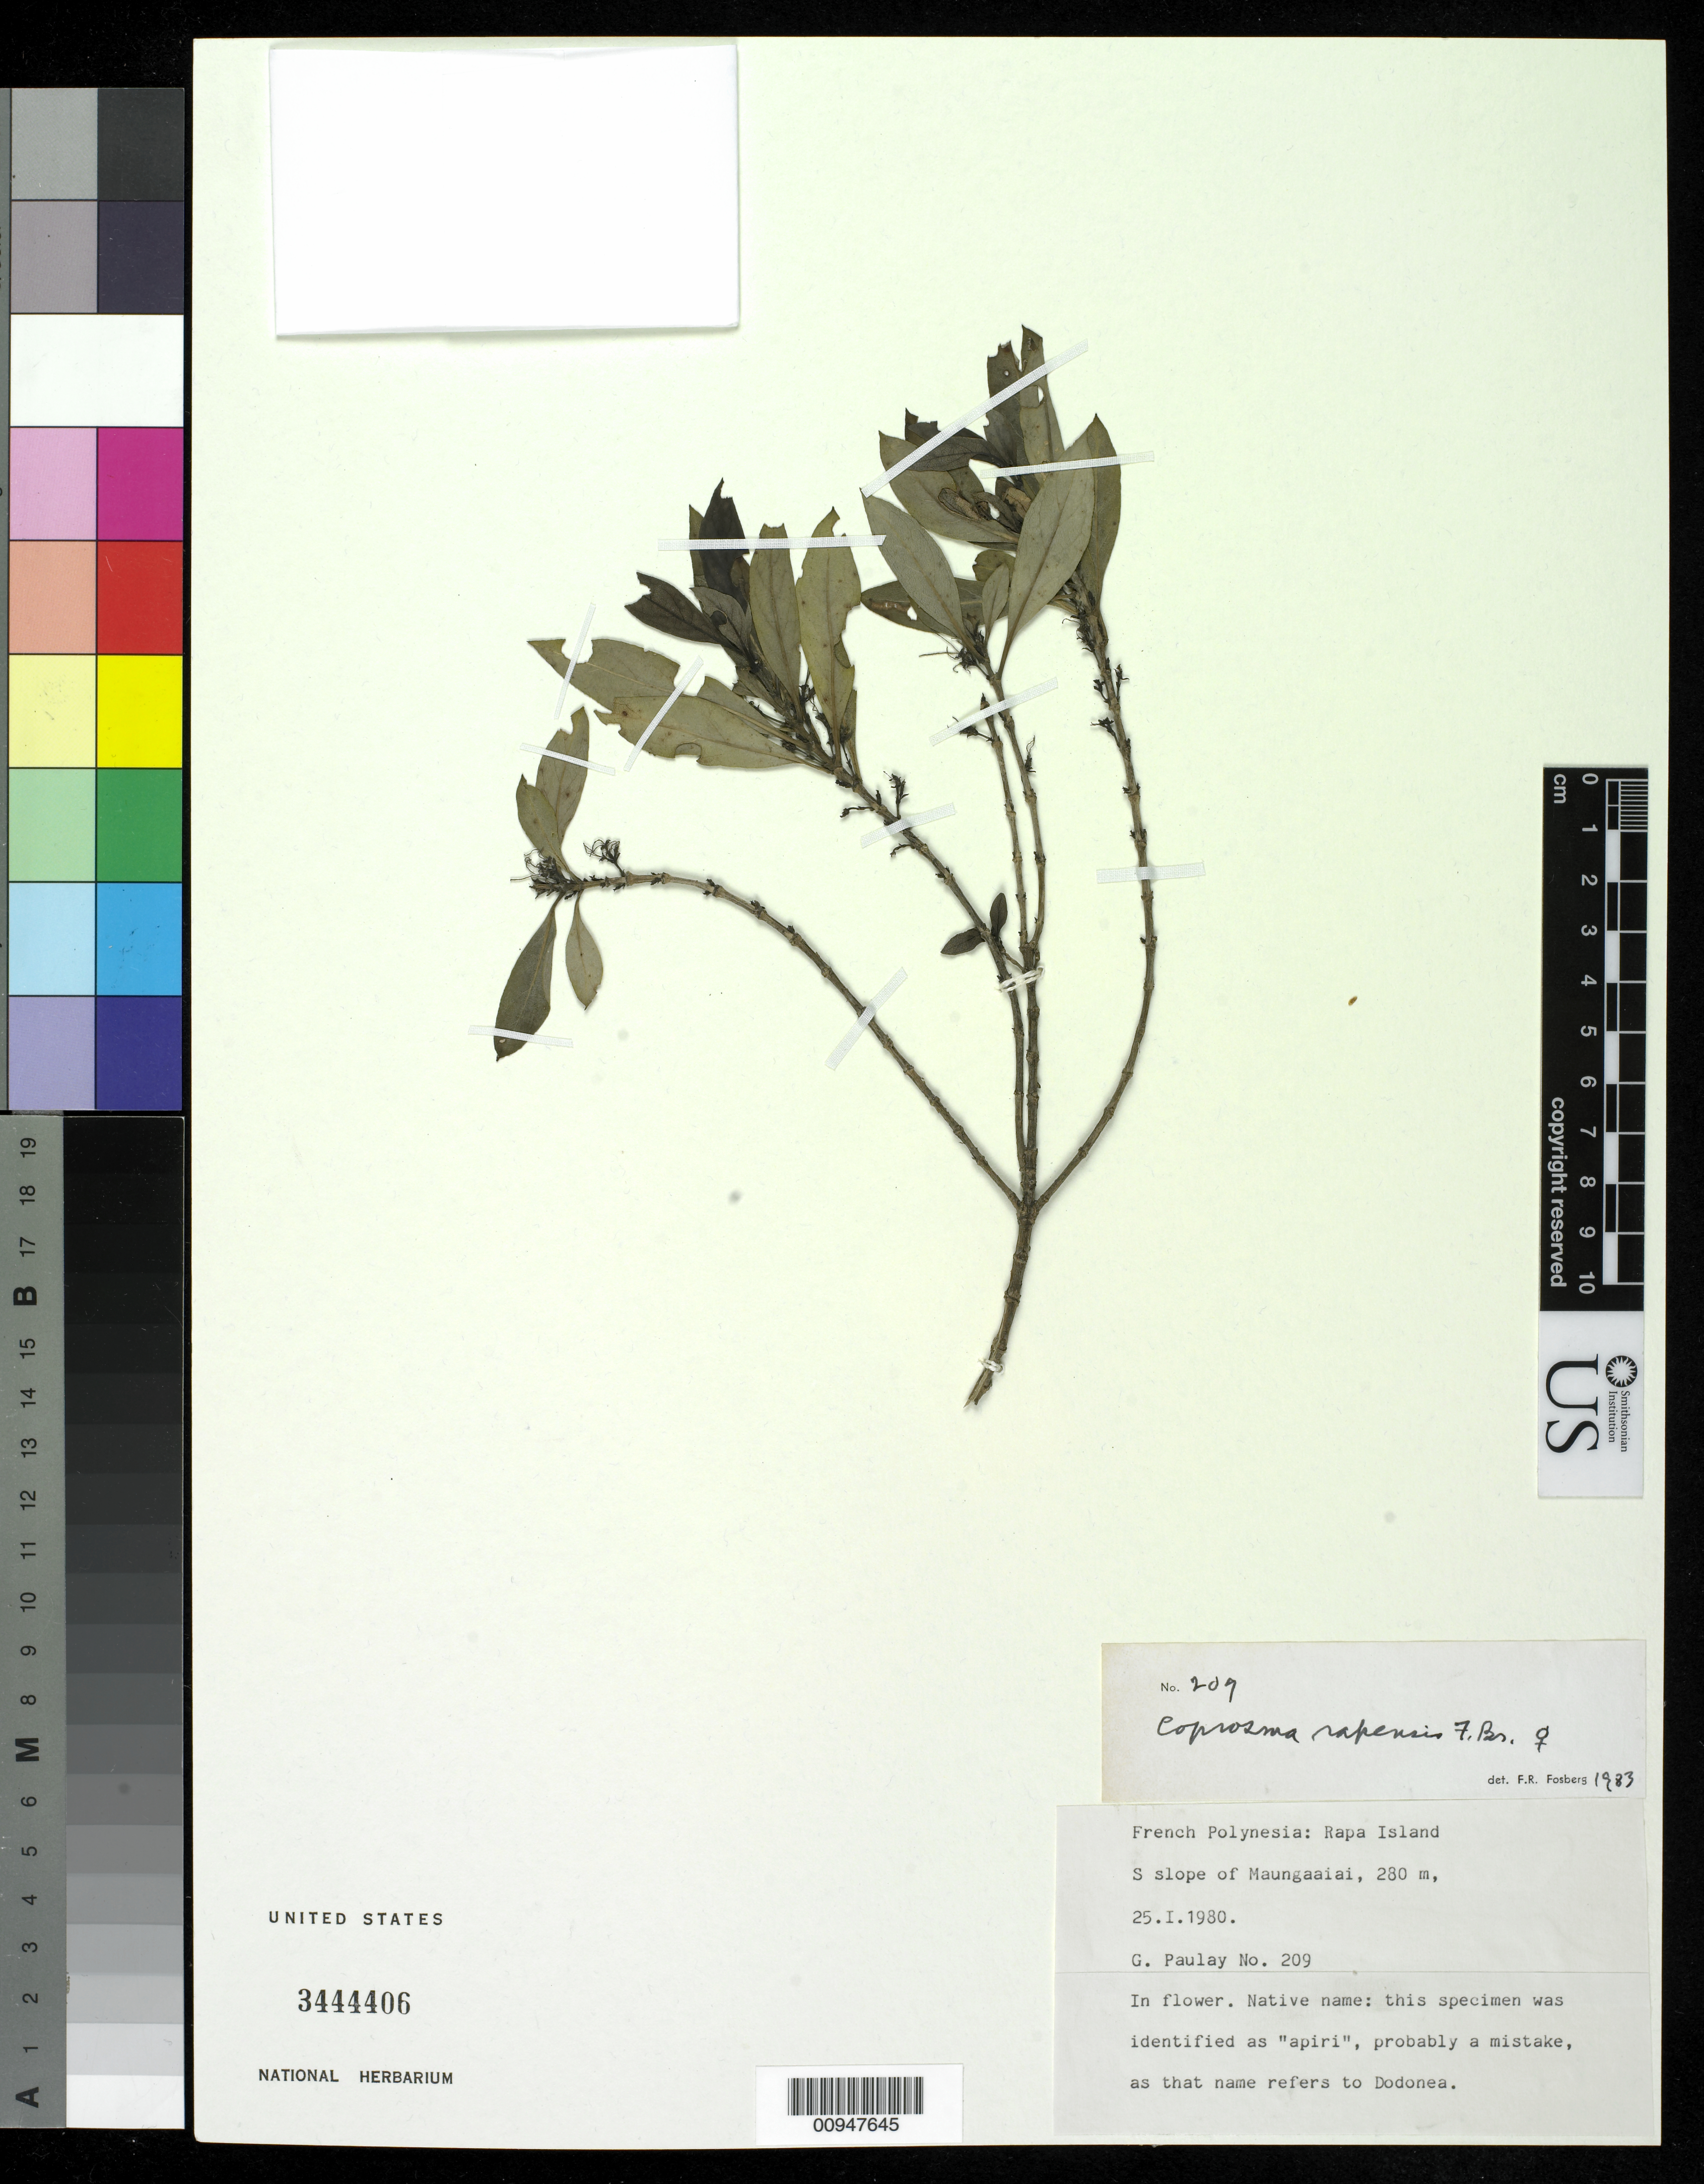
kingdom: Plantae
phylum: Tracheophyta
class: Magnoliopsida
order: Gentianales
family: Rubiaceae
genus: Coprosma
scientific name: Coprosma rapensis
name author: F. Br.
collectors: G. Paulay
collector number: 209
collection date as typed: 25 Jan 1980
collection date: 1980-01-25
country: French Polynesia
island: Rapa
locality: S slope of Maungaaiai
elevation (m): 280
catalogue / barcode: US 3444406